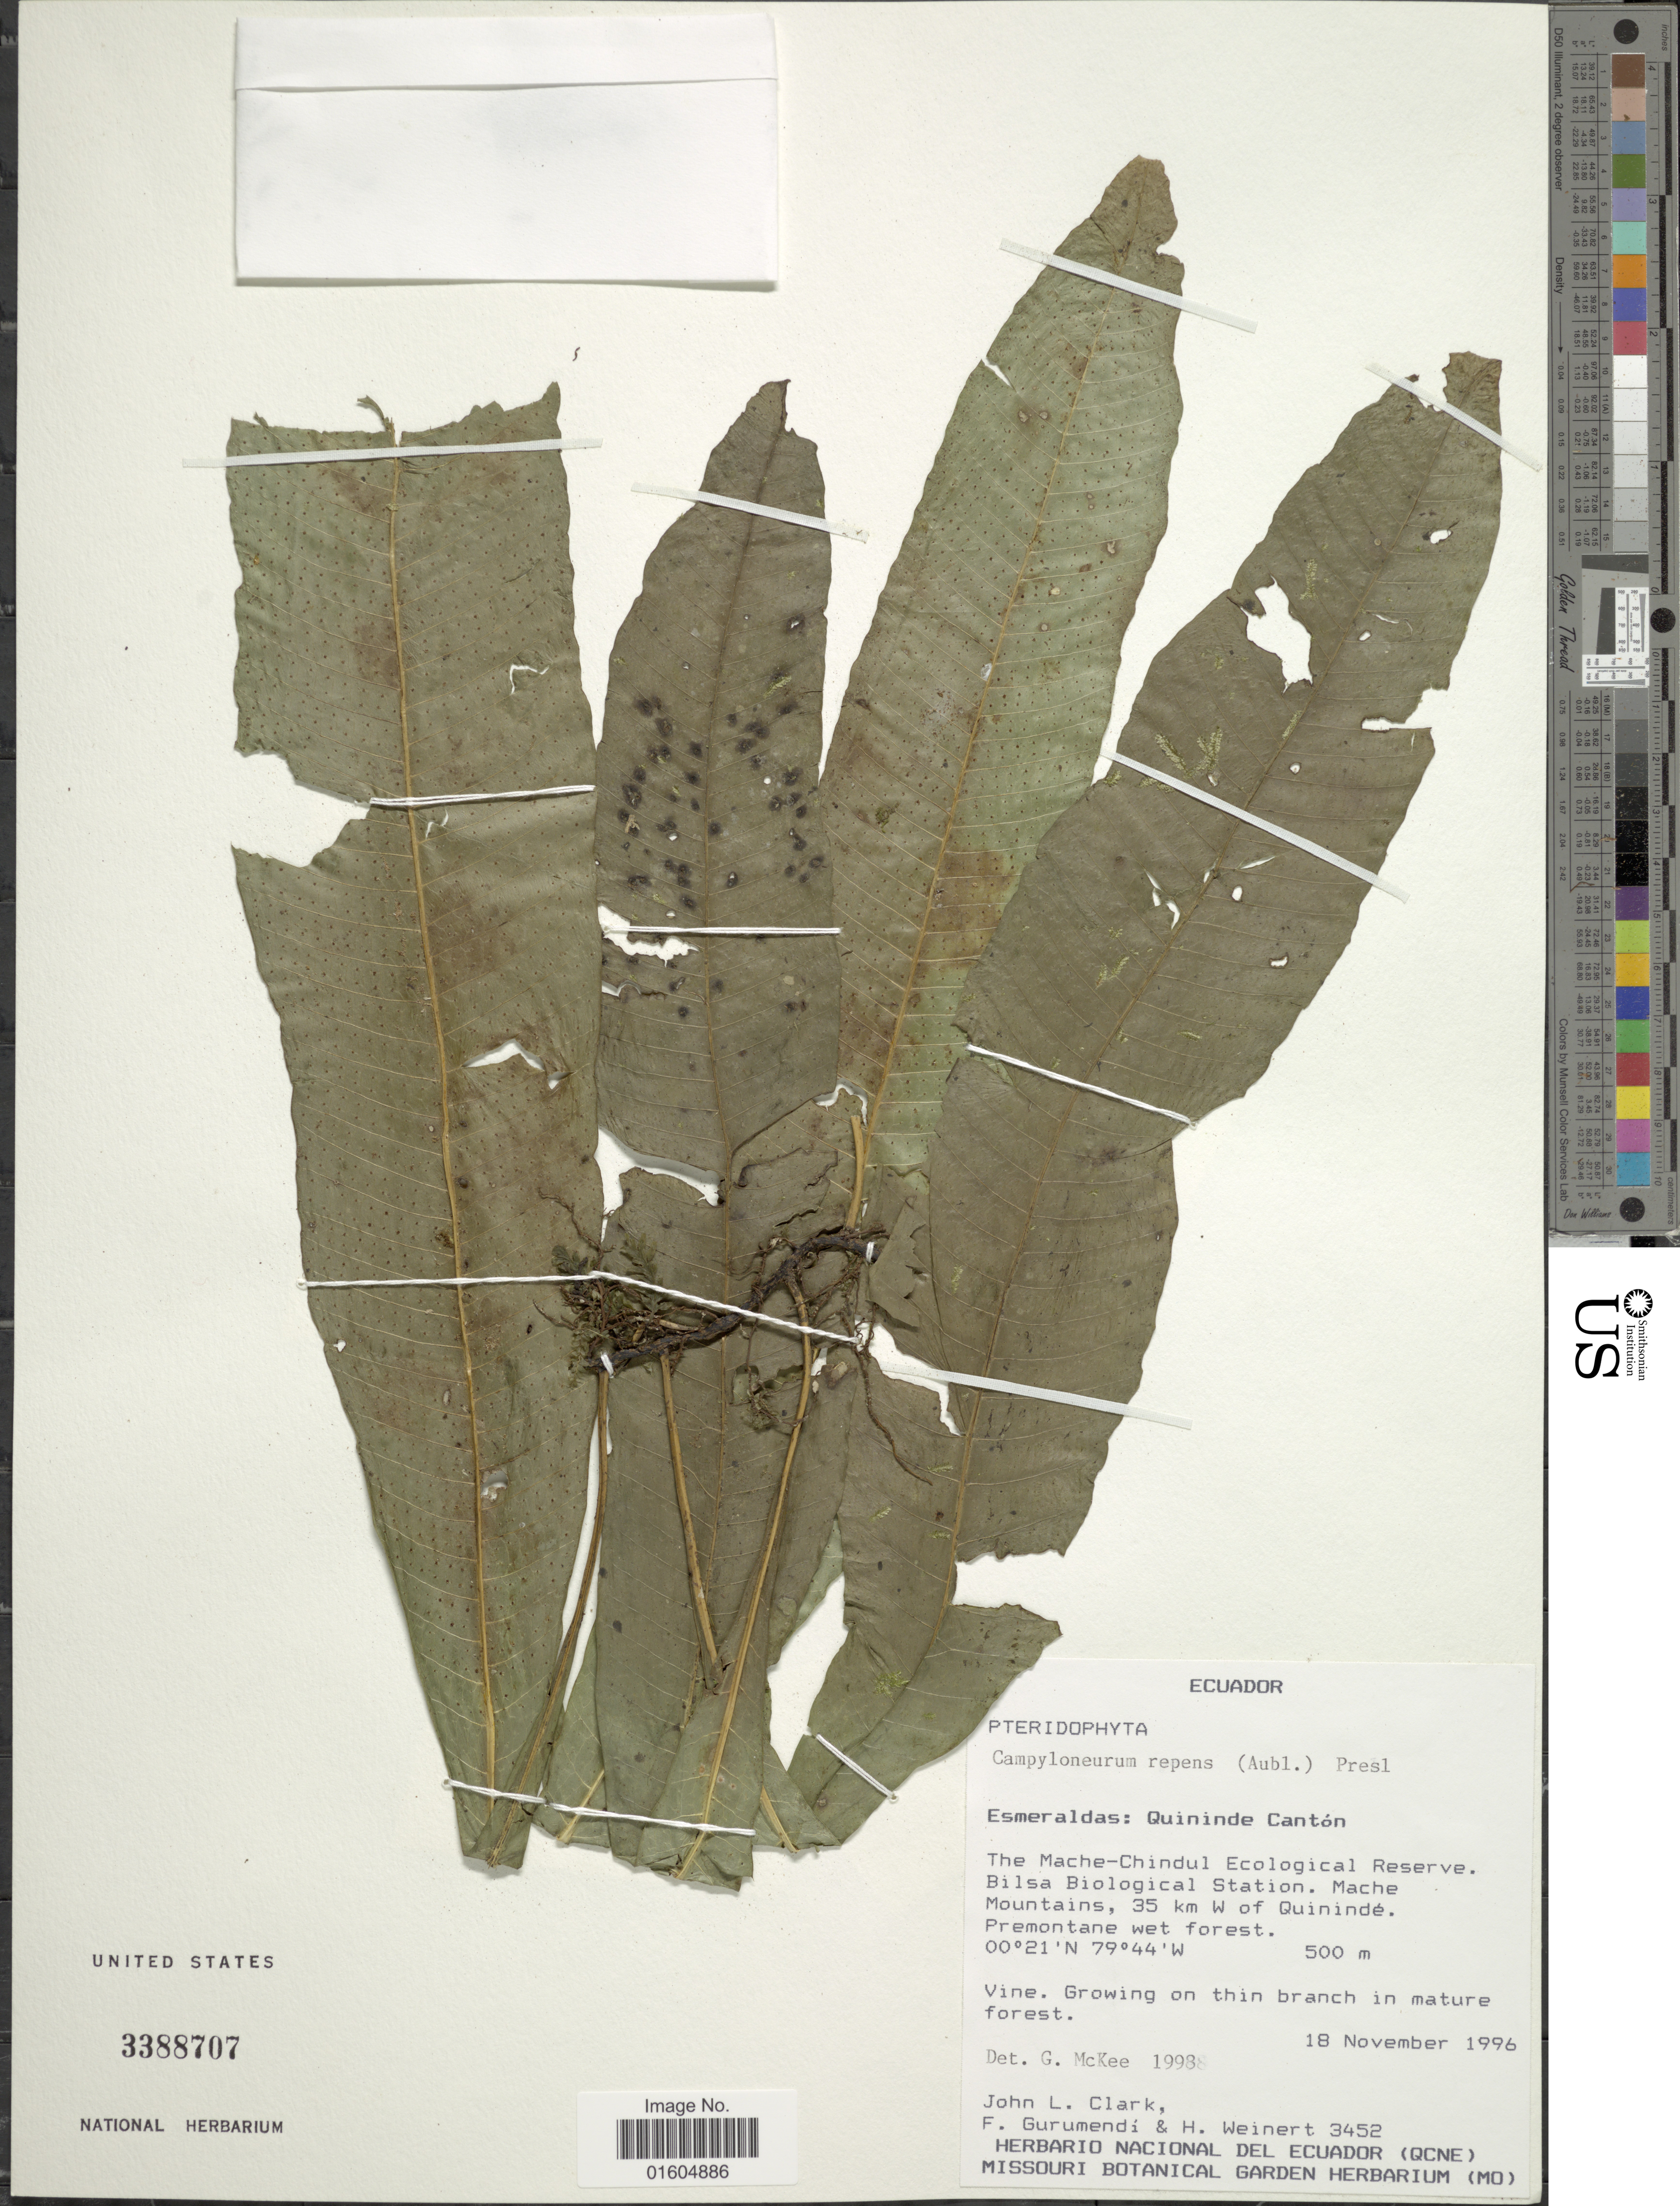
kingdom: Plantae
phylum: Tracheophyta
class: Polypodiopsida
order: Polypodiales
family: Polypodiaceae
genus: Campyloneurum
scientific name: Campyloneurum repens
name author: (Aubl.) C. Presl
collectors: J. L. Clark, F. Gurumendí & H. Weinert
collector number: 3452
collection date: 1996-11-18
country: Ecuador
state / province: Esmeraldas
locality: Ecuador. Esmeraldas: Quininde Canton. The Mache-Chindul Ecological Reserve. Bilsa Biological Station. Mache Mountains, 35 km W of Quininde. Pemontane wet forest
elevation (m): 500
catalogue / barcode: US 3388707